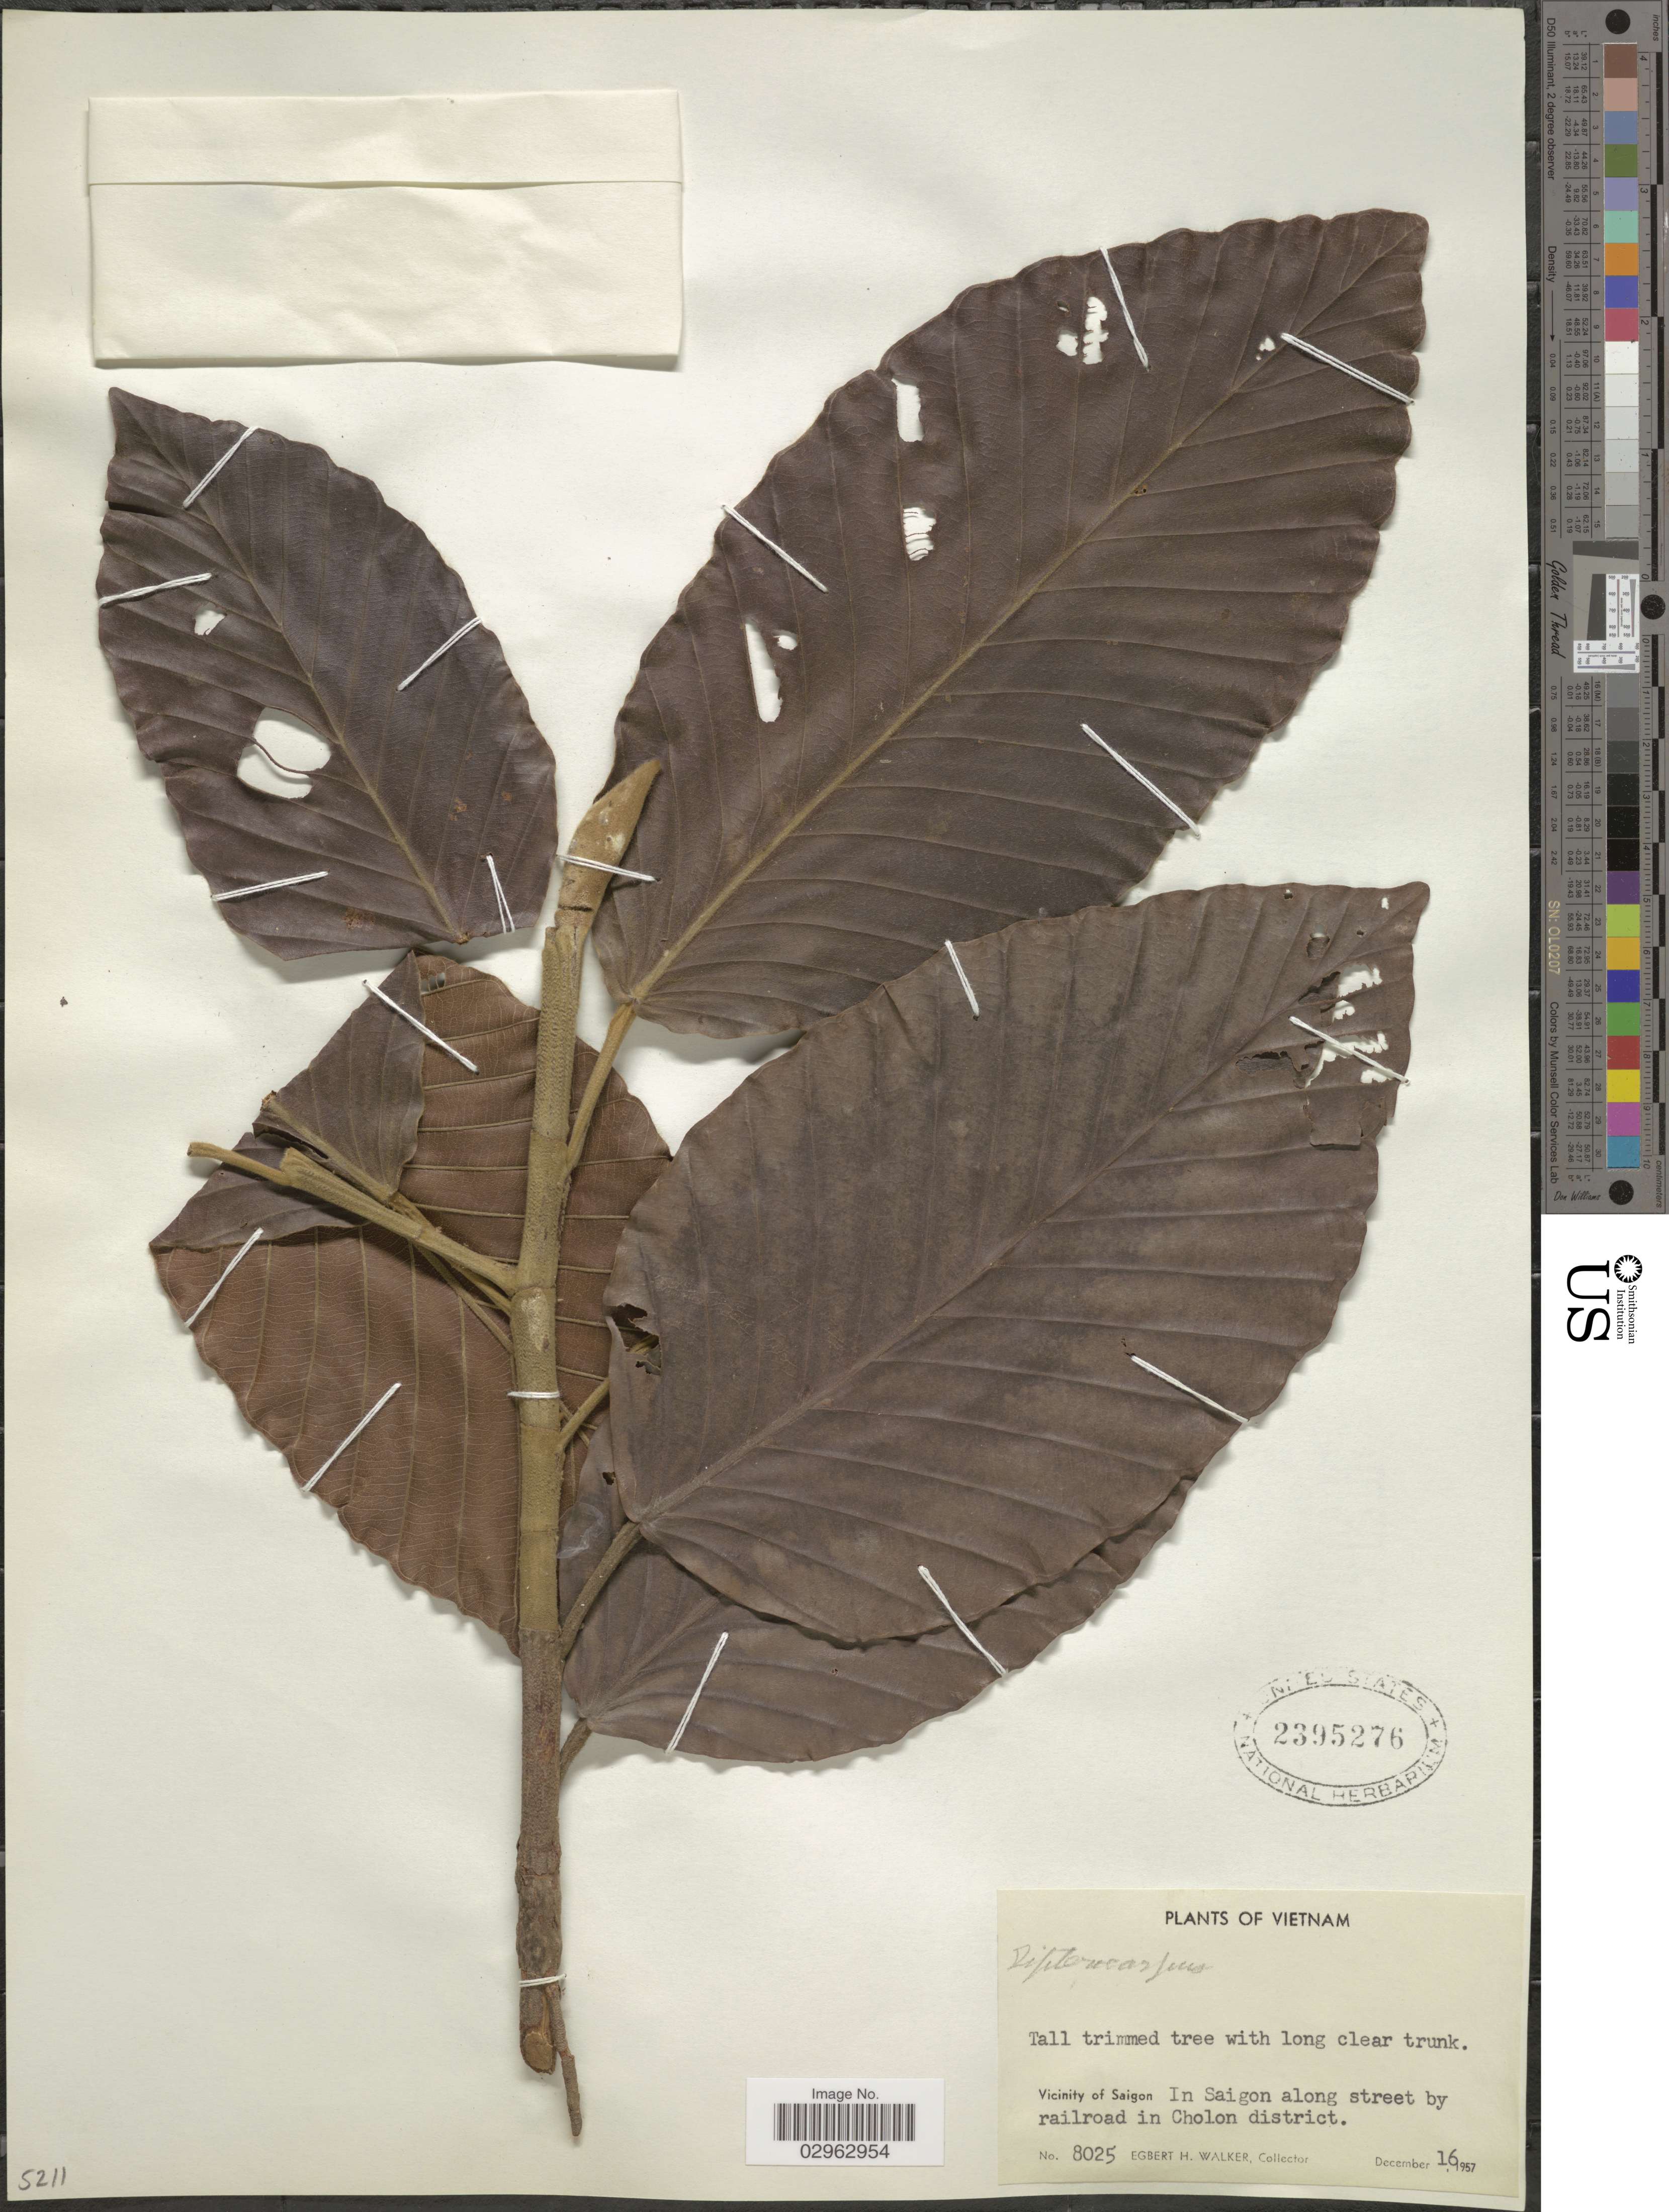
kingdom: Plantae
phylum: Tracheophyta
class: Magnoliopsida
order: Malvales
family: Dipterocarpaceae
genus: Dipterocarpus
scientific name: Dipterocarpus sp.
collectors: E. H. Walker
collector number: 8025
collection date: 1957-12-16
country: Vietnam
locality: Vicinity of Saigon. In Saigon along street by railroad in Cholon district.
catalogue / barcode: US 2395276